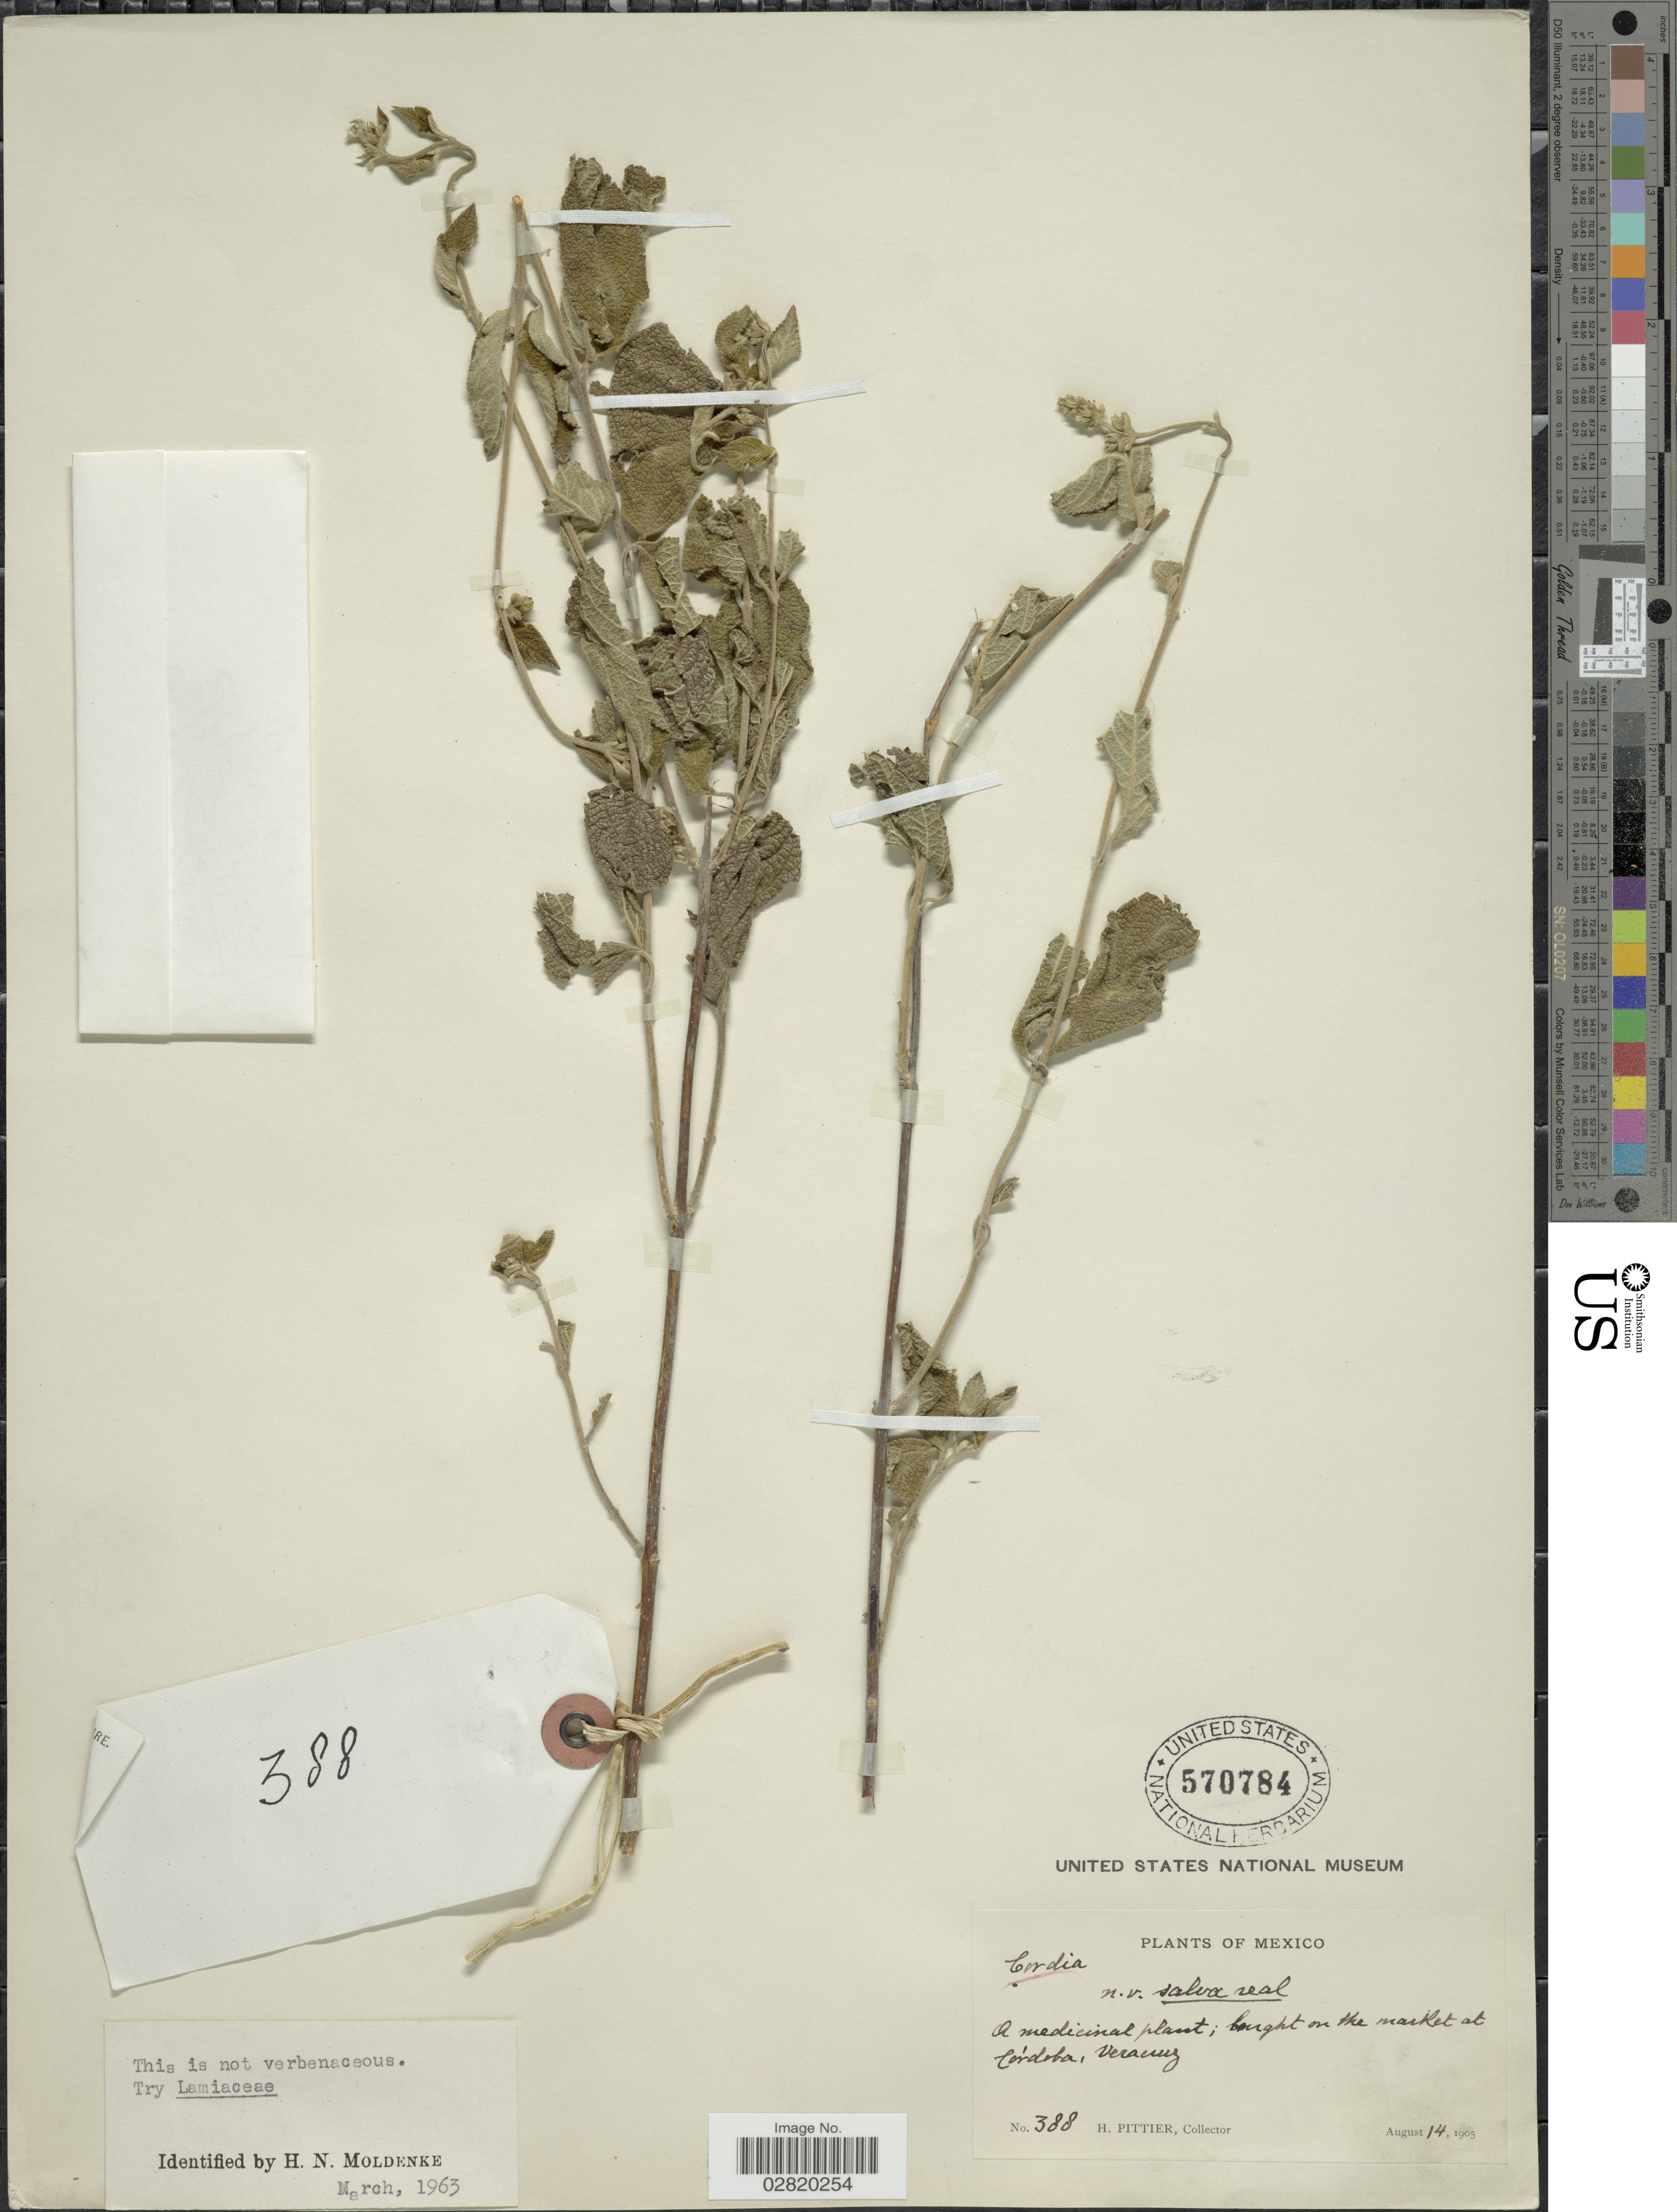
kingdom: Plantae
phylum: Tracheophyta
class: Magnoliopsida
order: Lamiales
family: Lamiaceae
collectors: H. F. Pittier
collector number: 388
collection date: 1905-08-14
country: Mexico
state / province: Veracruz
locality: Córdoba, Veracruz.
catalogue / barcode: US 570784